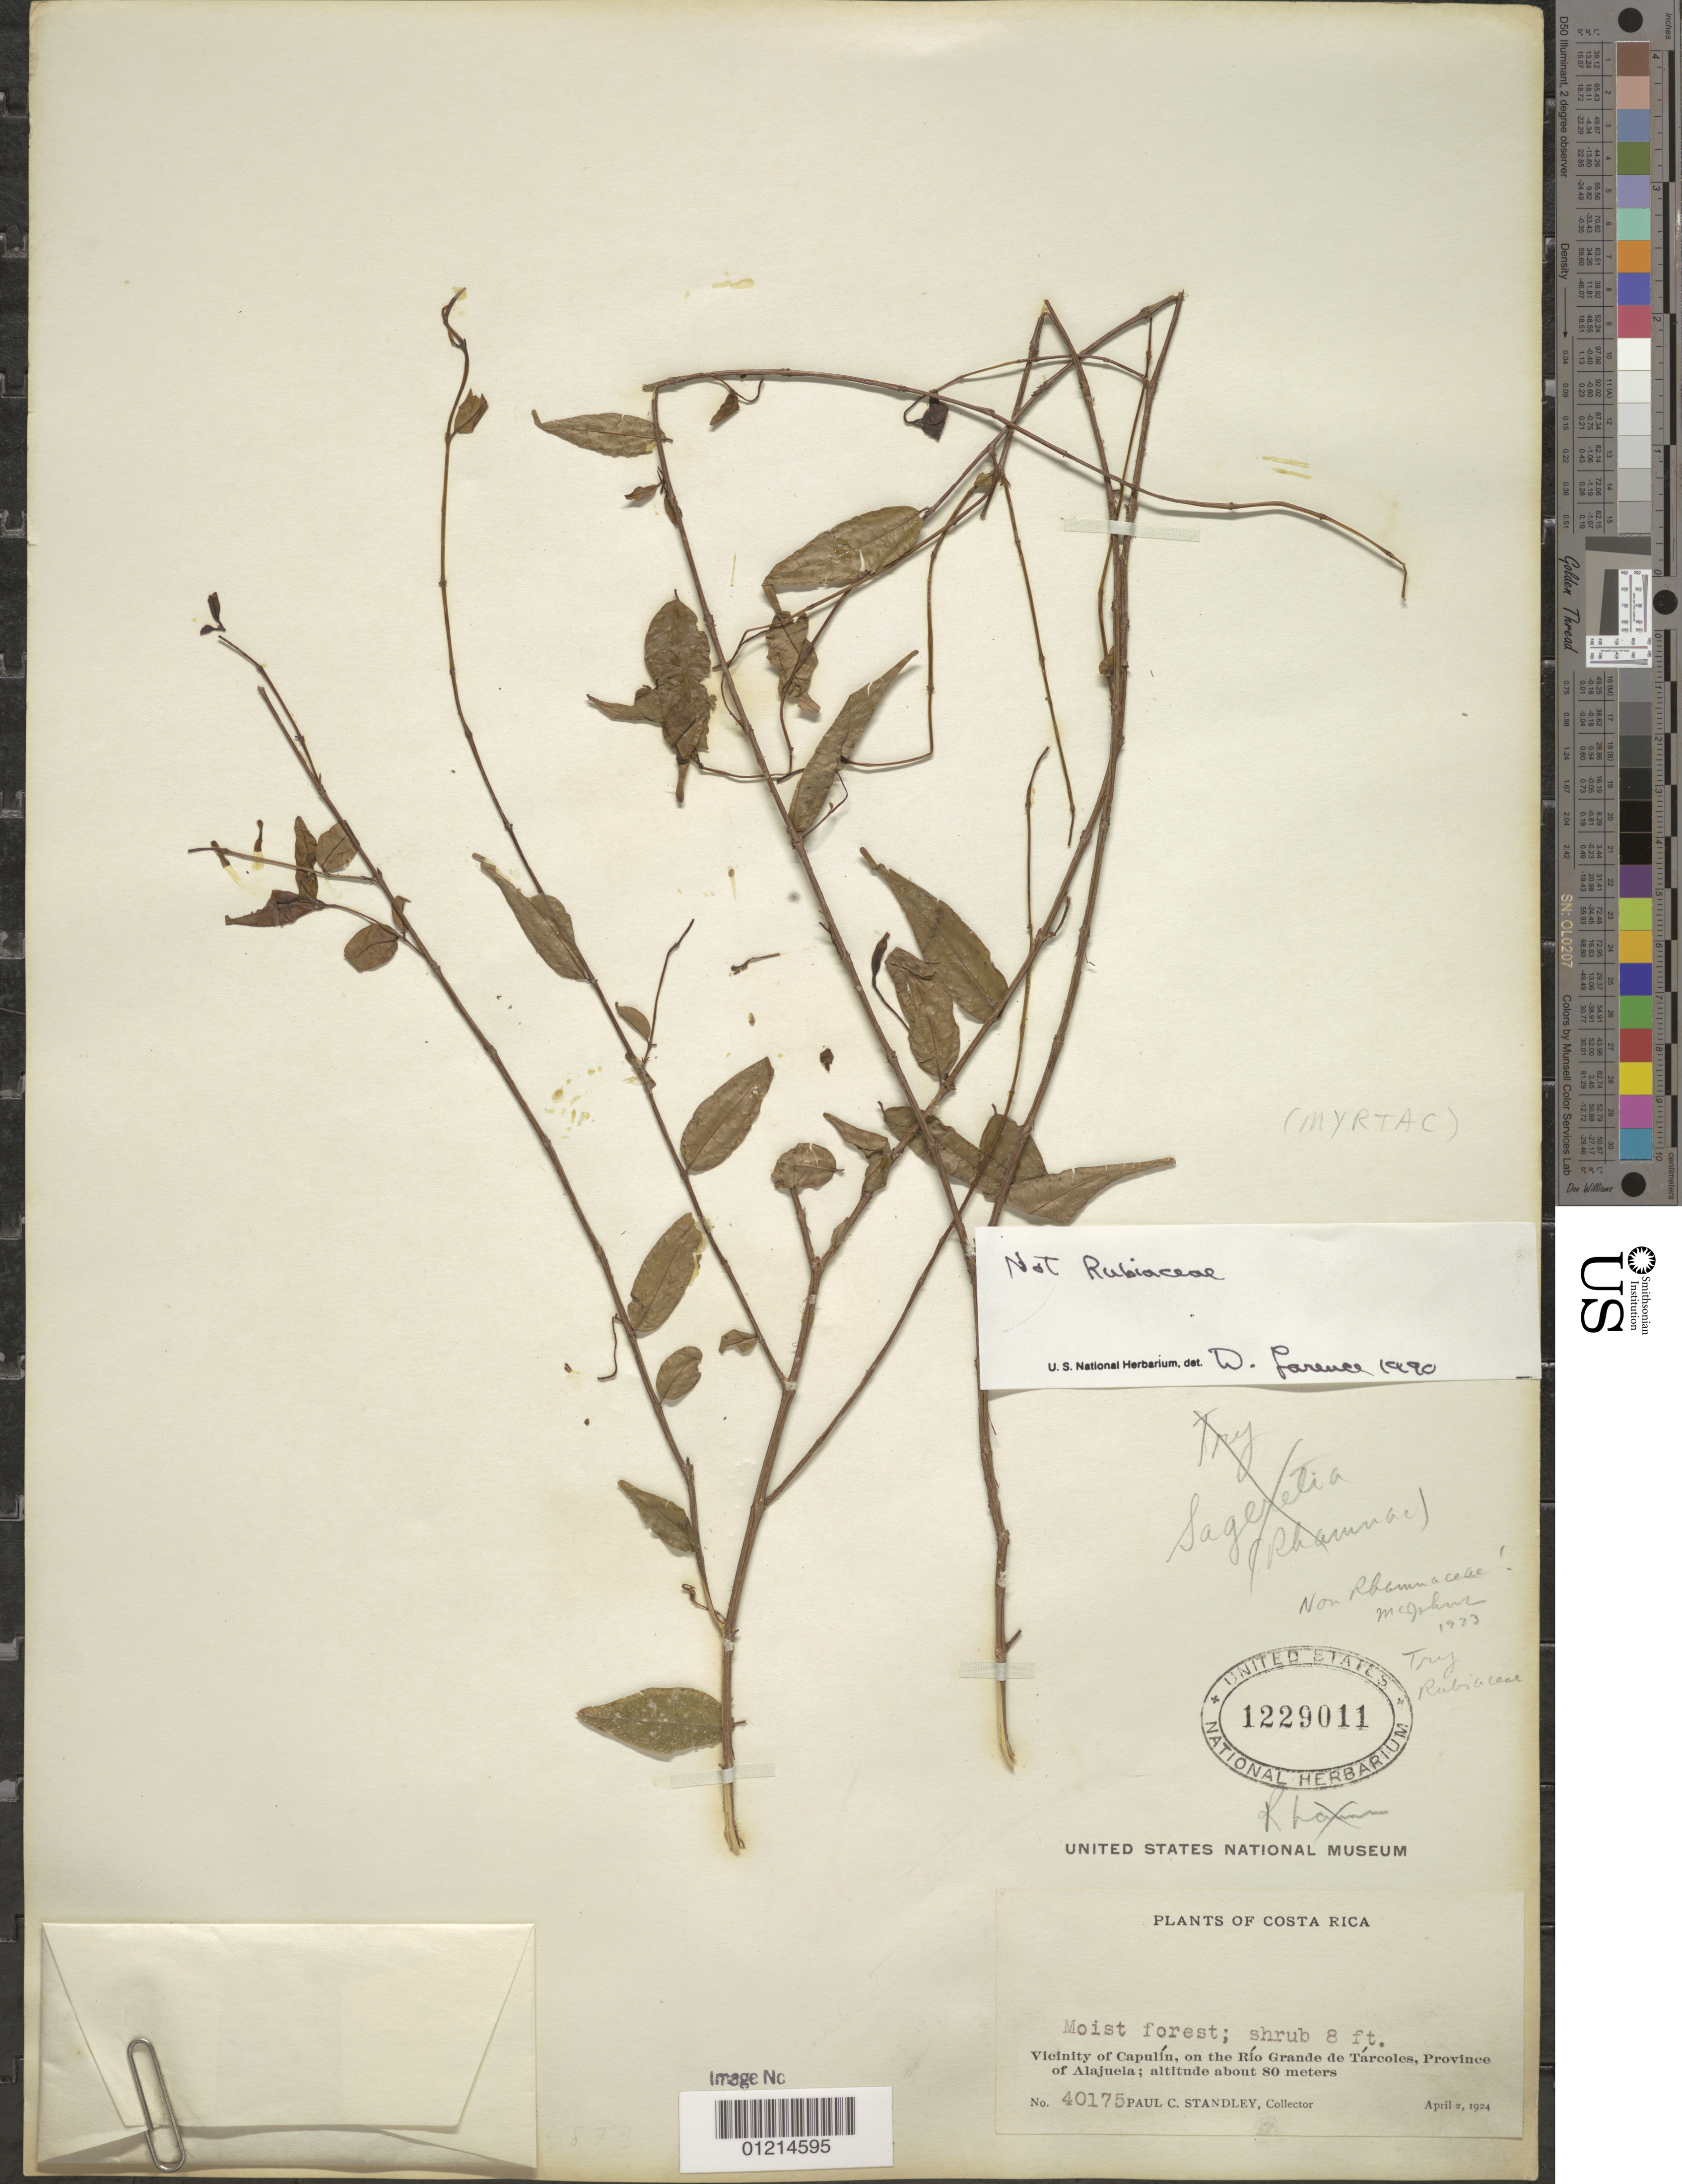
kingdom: Plantae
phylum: Tracheophyta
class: Magnoliopsida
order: Myrtales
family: Myrtaceae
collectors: P. C. Standley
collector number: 40175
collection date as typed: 2 Apr 1924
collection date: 1924-04-02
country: Costa Rica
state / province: Alajuela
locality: Vicinity of Capulín, on the Río Grande de Tárcoles.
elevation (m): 80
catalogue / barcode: US 1229011